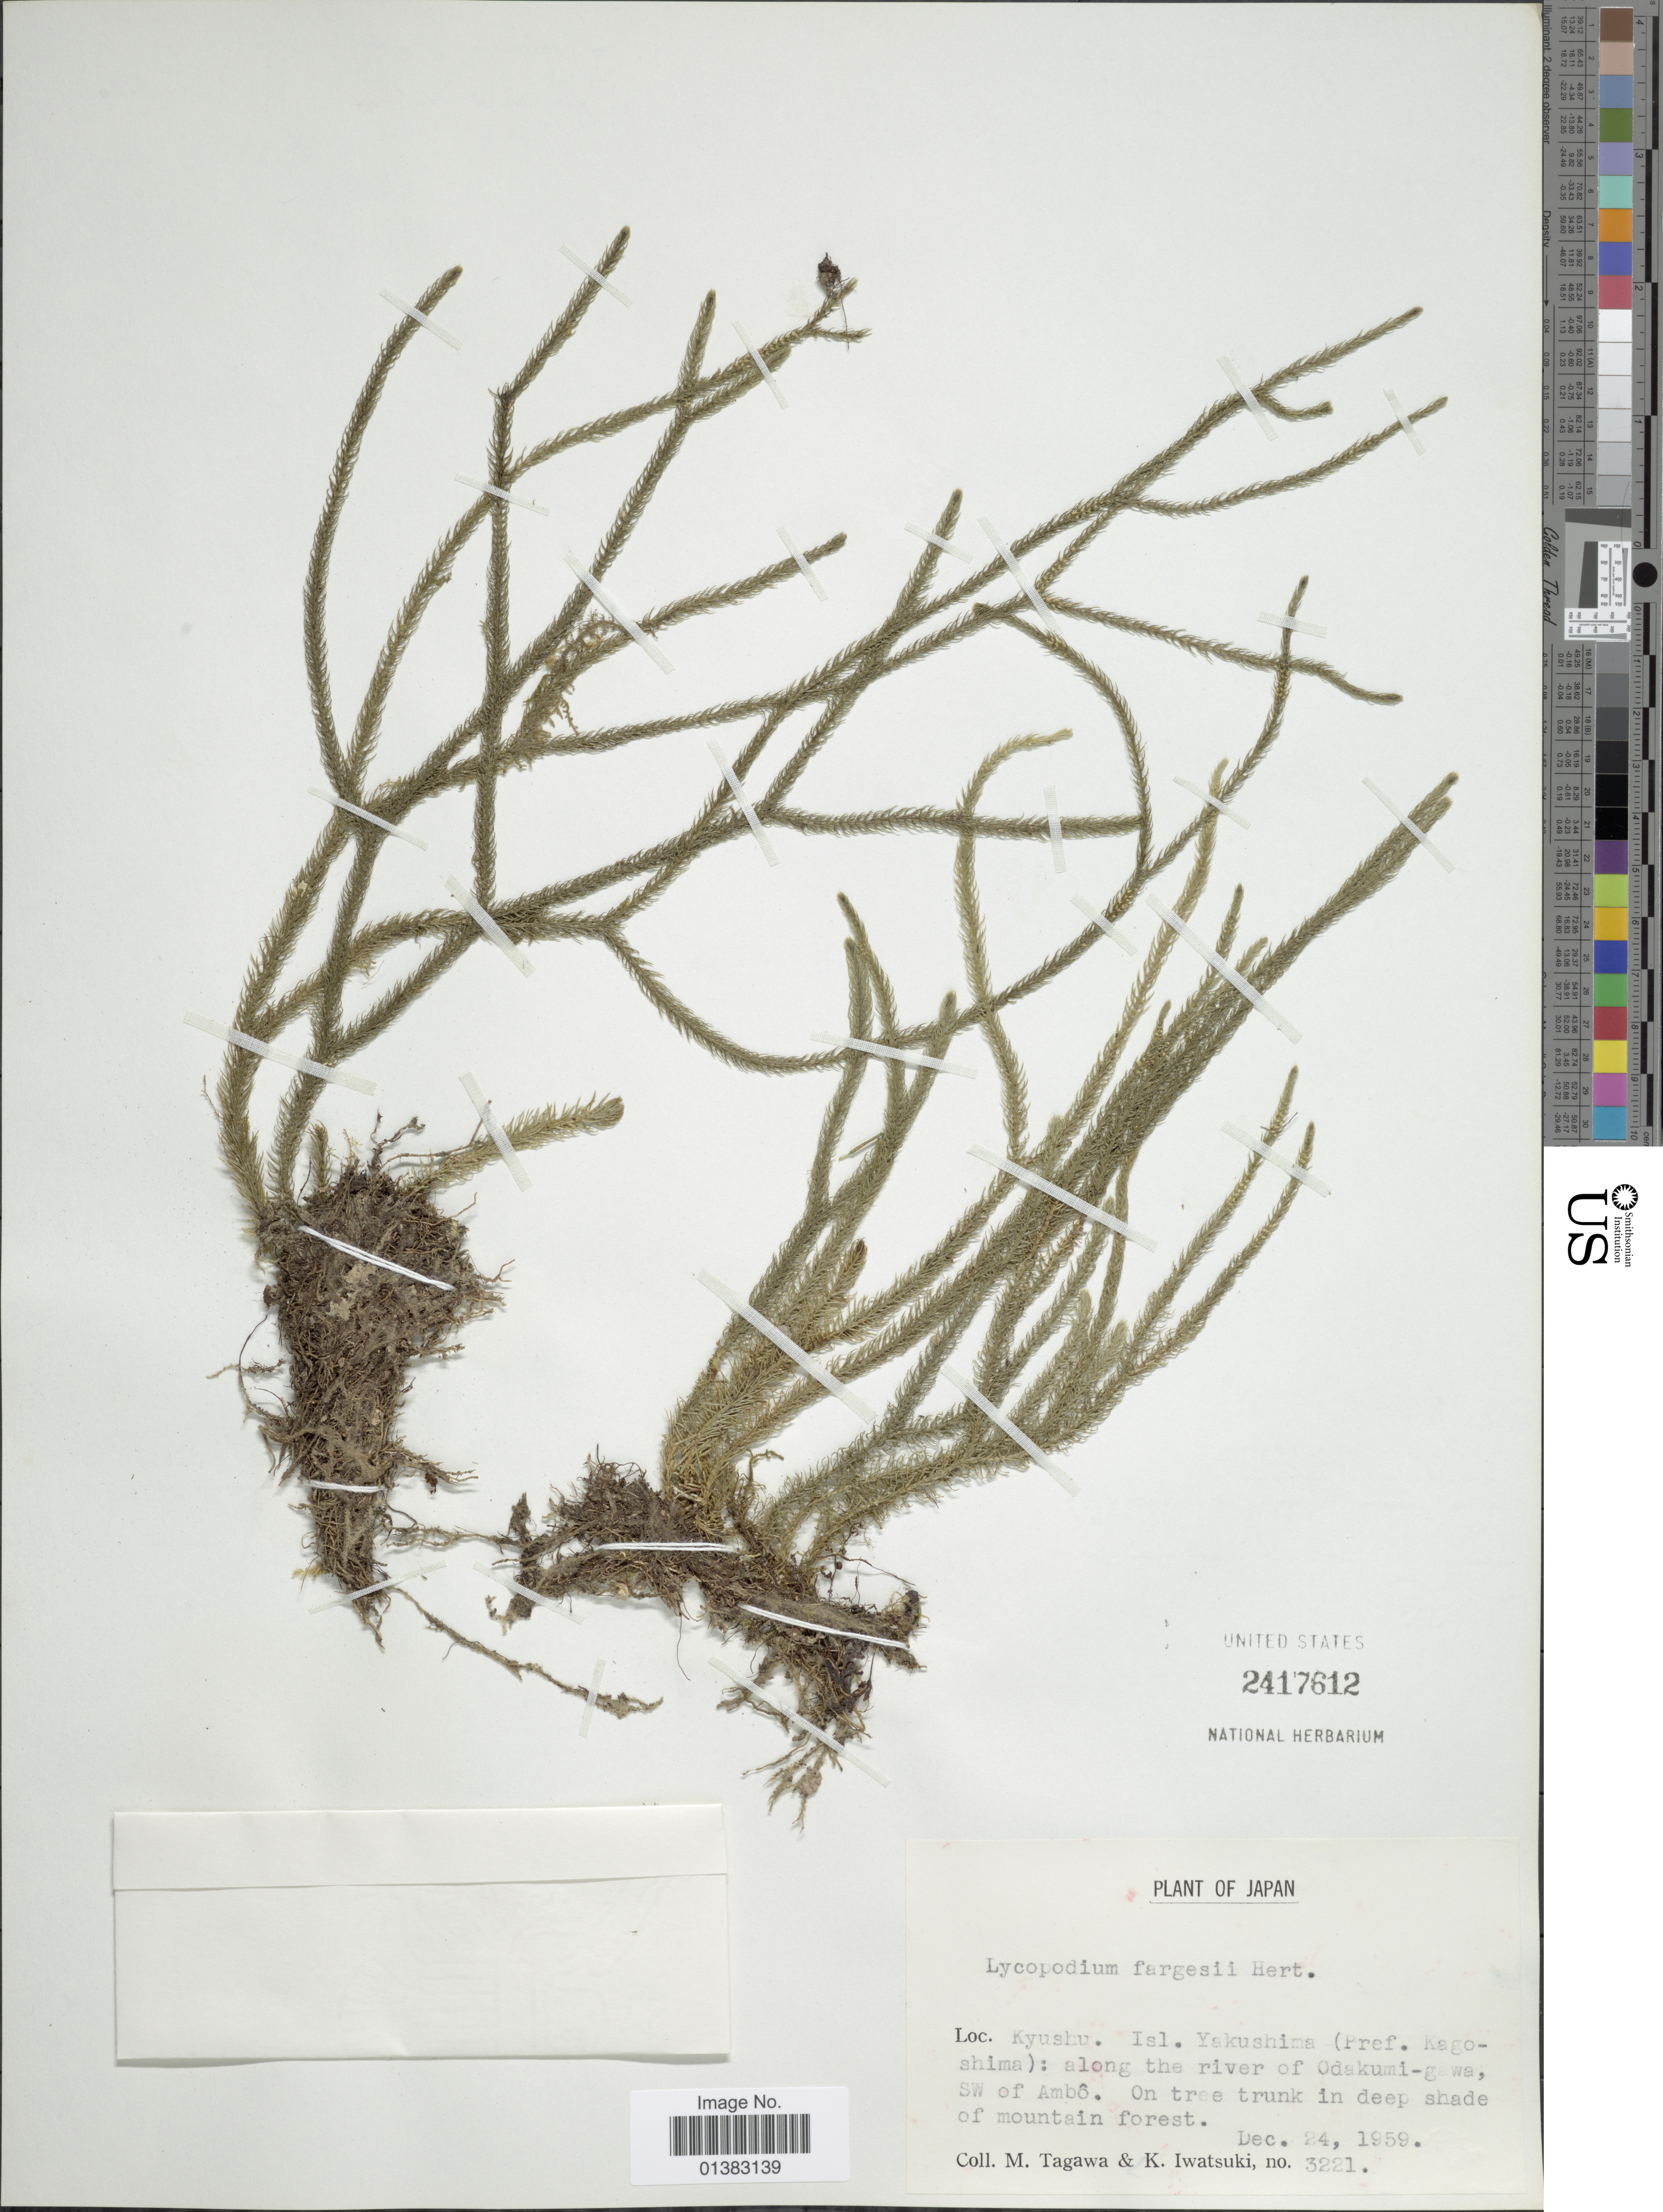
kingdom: Plantae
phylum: Tracheophyta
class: Lycopodiopsida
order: Lycopodiales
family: Lycopodiaceae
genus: Phlegmariurus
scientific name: Phlegmariurus fargesii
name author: (Herter) Ching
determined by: Field, A. R.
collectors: M. Tagawa & K. Iwatsuki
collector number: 3221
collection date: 1959-12-24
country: Japan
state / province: Kagosima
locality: Kyushu. Isl. Yakushima (Pref. Kagoshima): along the river of Odakumi-gawa, SW of Ambô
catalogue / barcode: US 2417612